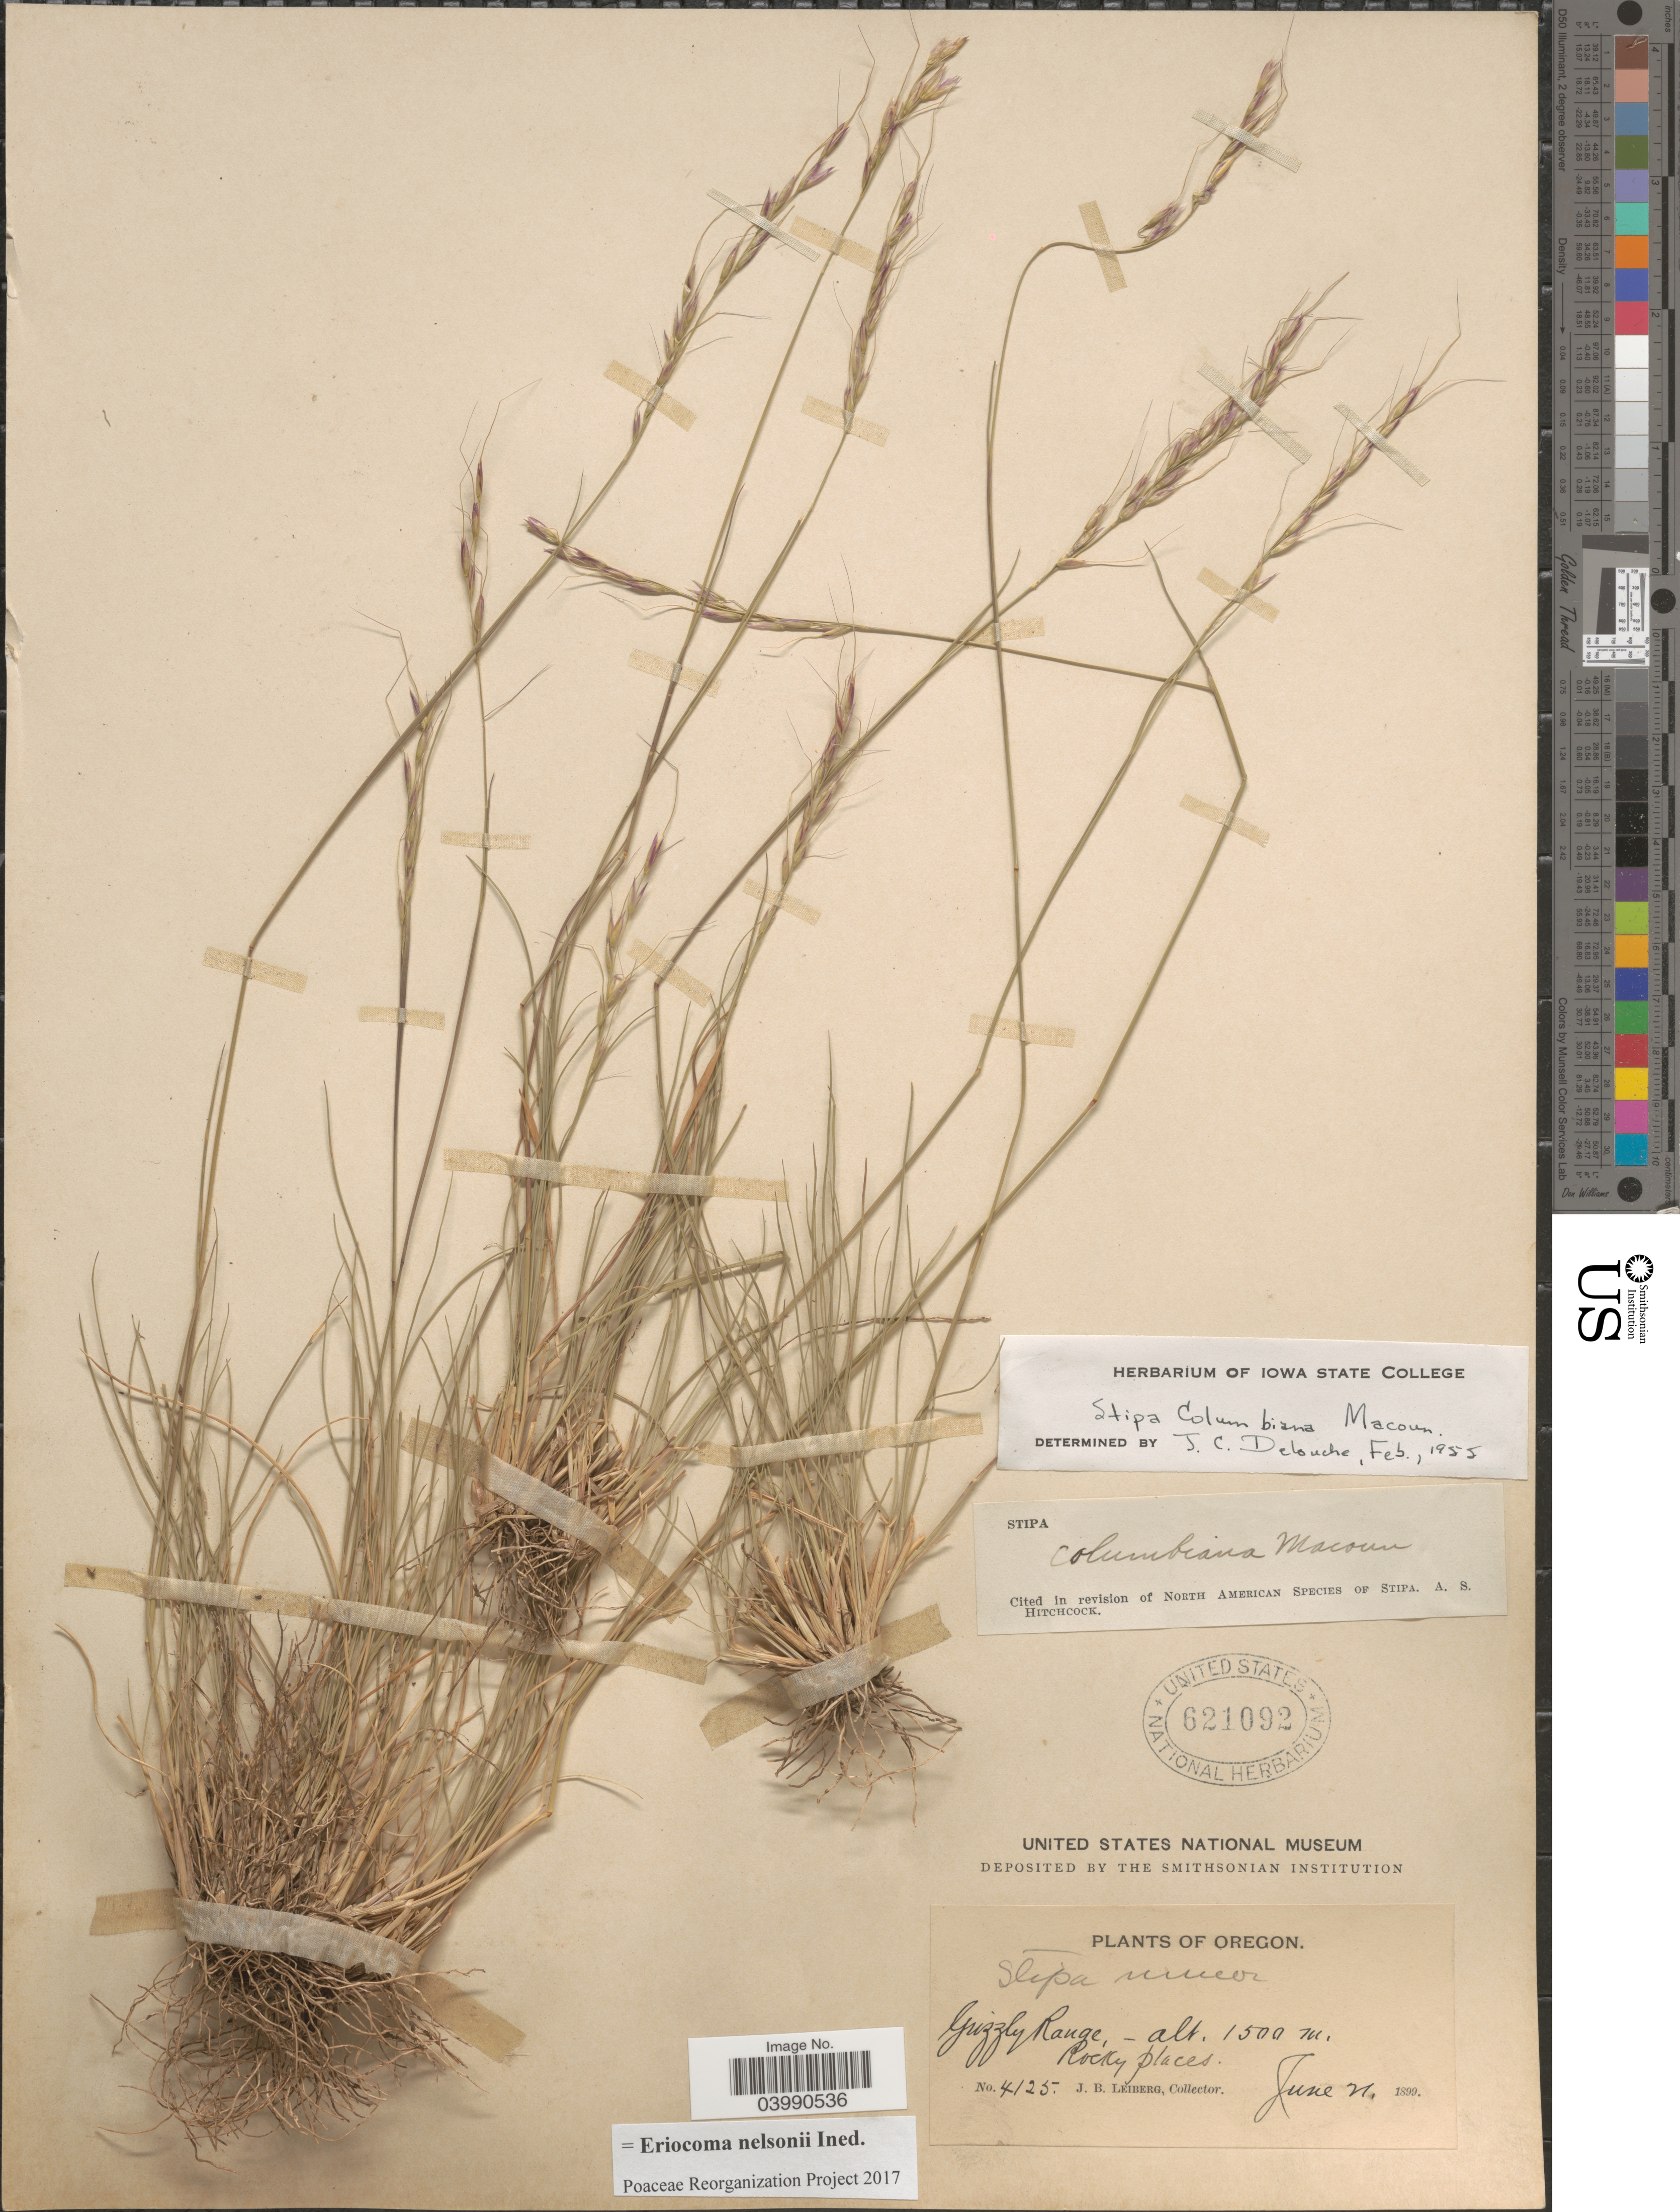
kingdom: Plantae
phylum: Tracheophyta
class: Liliopsida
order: Poales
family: Poaceae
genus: Eriocoma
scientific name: Eriocoma nelsonii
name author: (Scribn.) Romasch.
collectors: J. B. Leiberg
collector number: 4125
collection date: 1899-06-21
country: United States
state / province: Oregon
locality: Grizzly Range.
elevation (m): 1500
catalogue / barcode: US 621092